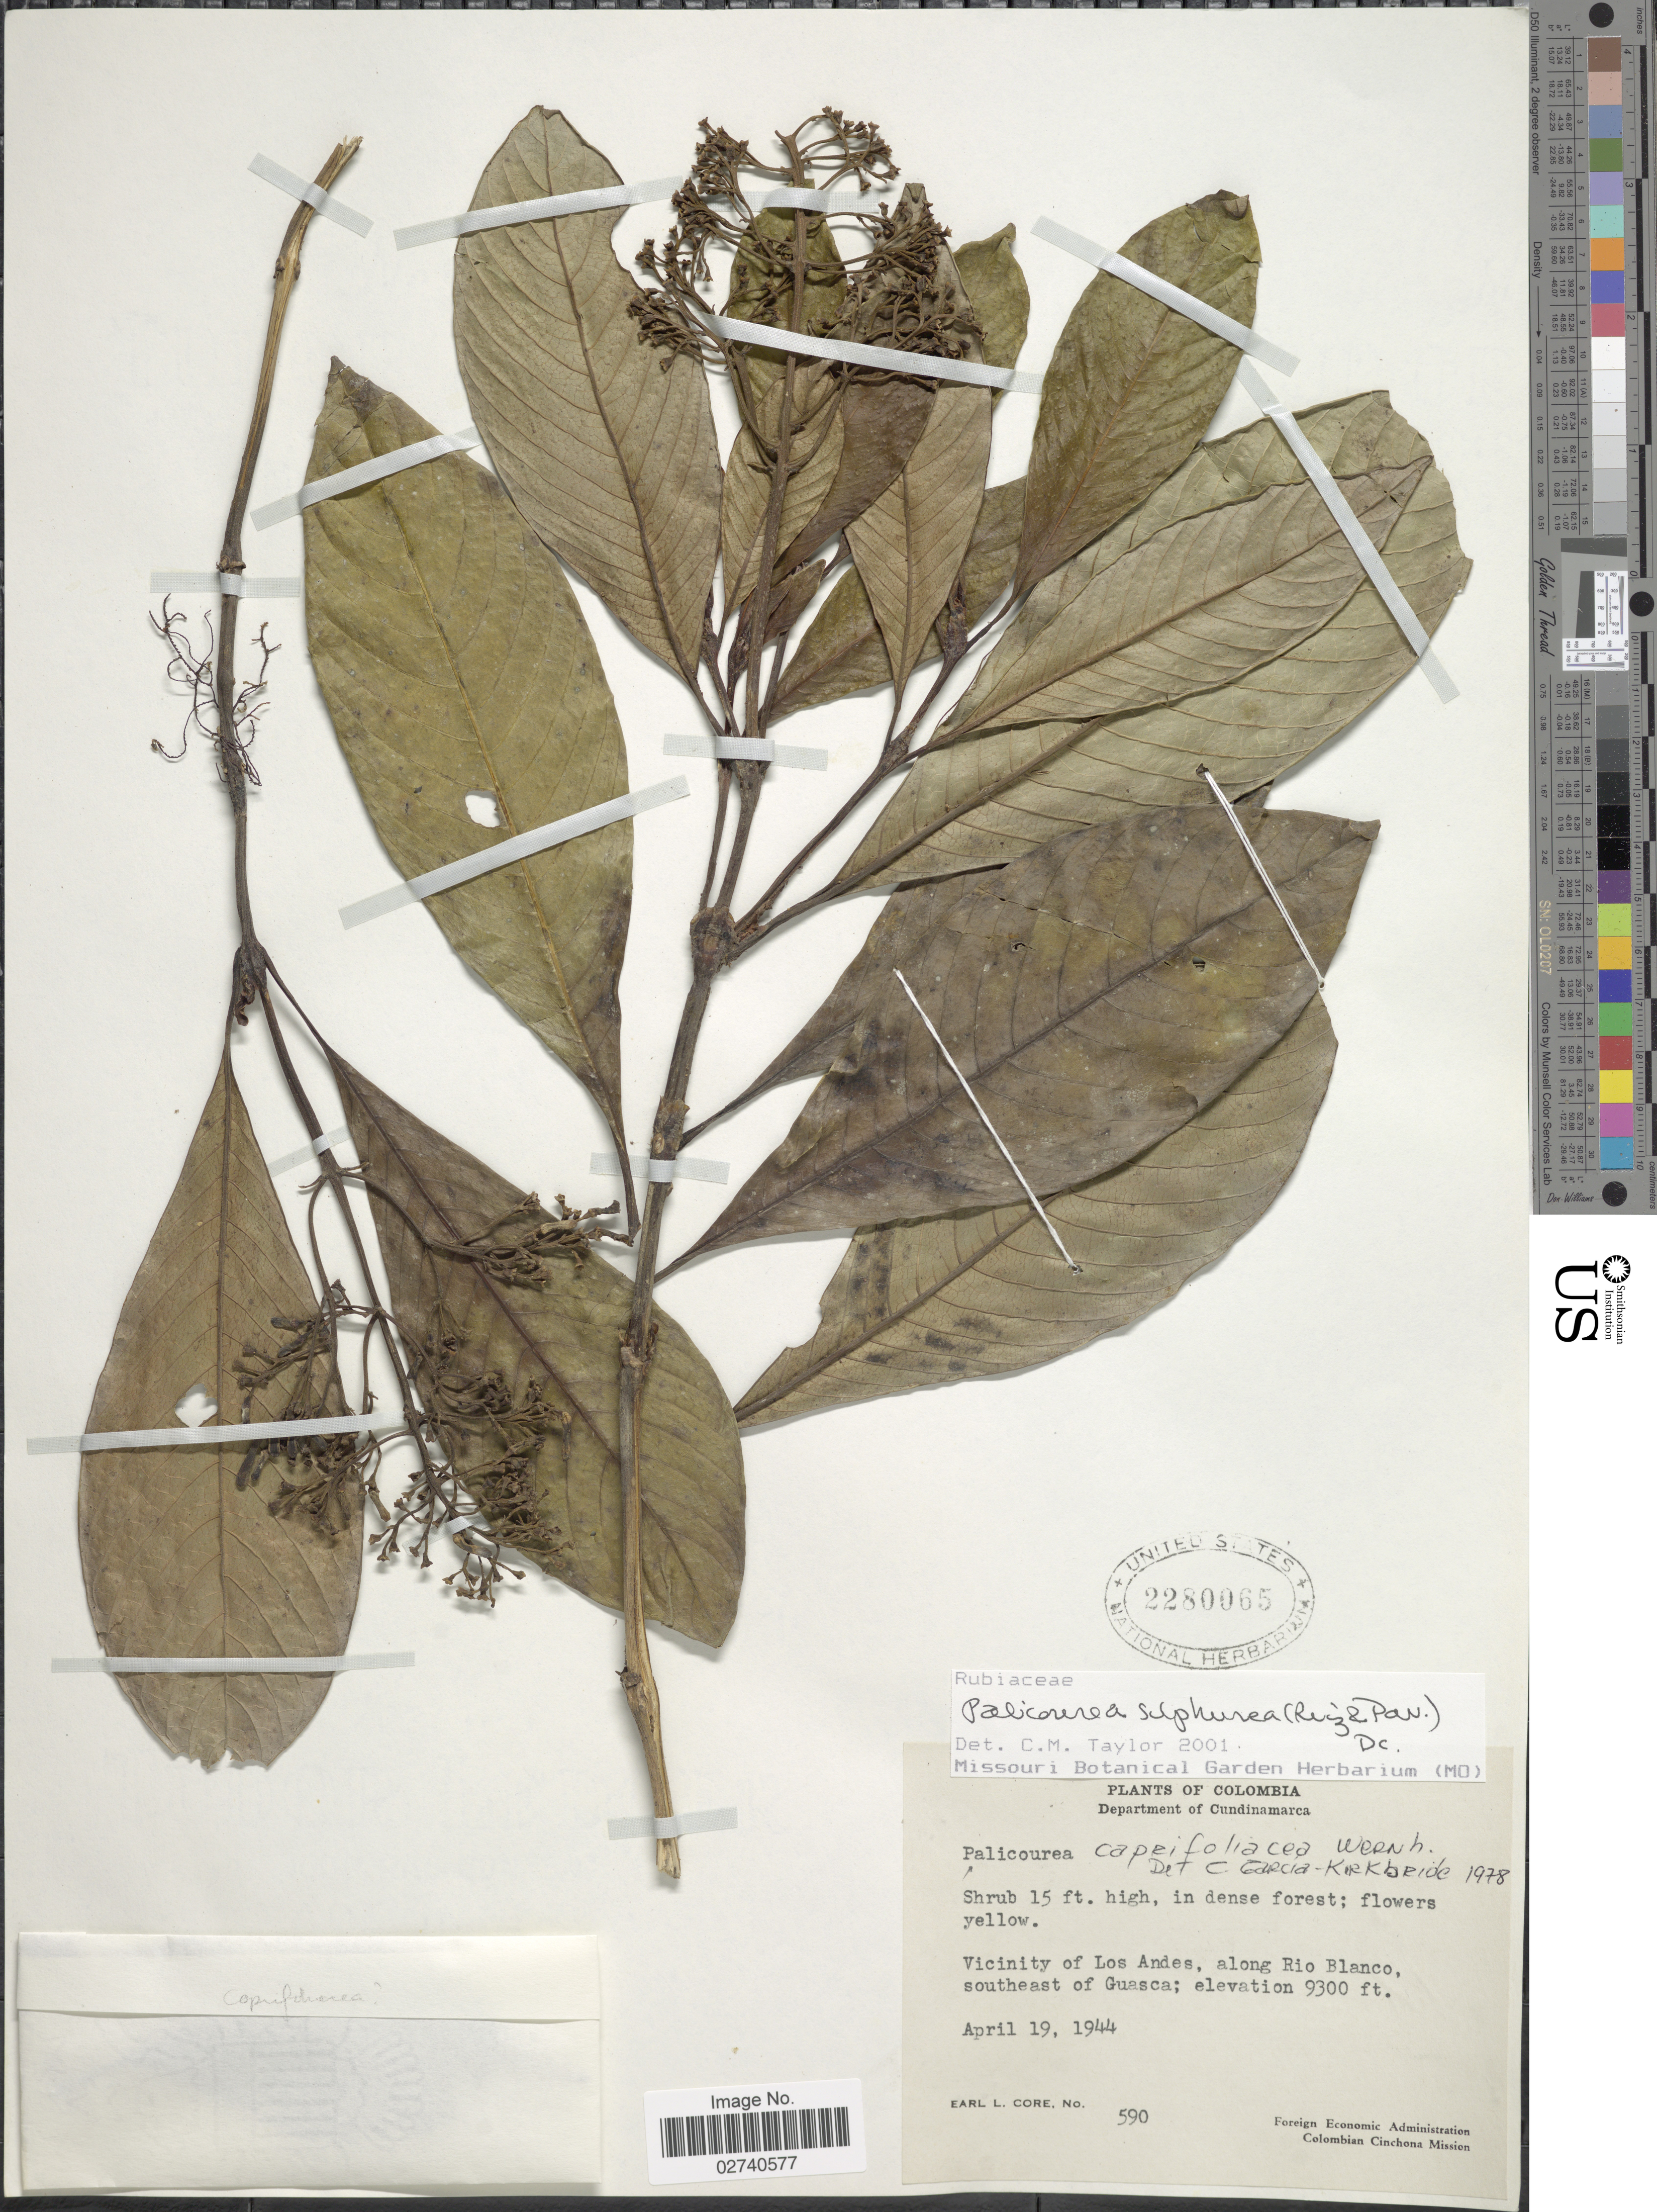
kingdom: Plantae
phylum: Tracheophyta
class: Magnoliopsida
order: Gentianales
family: Rubiaceae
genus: Palicourea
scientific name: Palicourea sulphurea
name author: (Ruiz & Pav.) DC.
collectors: E. L. Core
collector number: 590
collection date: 1944-04-19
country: Colombia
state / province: Cundinamarca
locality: Vicinity of Los Andes, along Rio Blanco, southeast of Guasca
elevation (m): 2835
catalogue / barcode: US 2280065